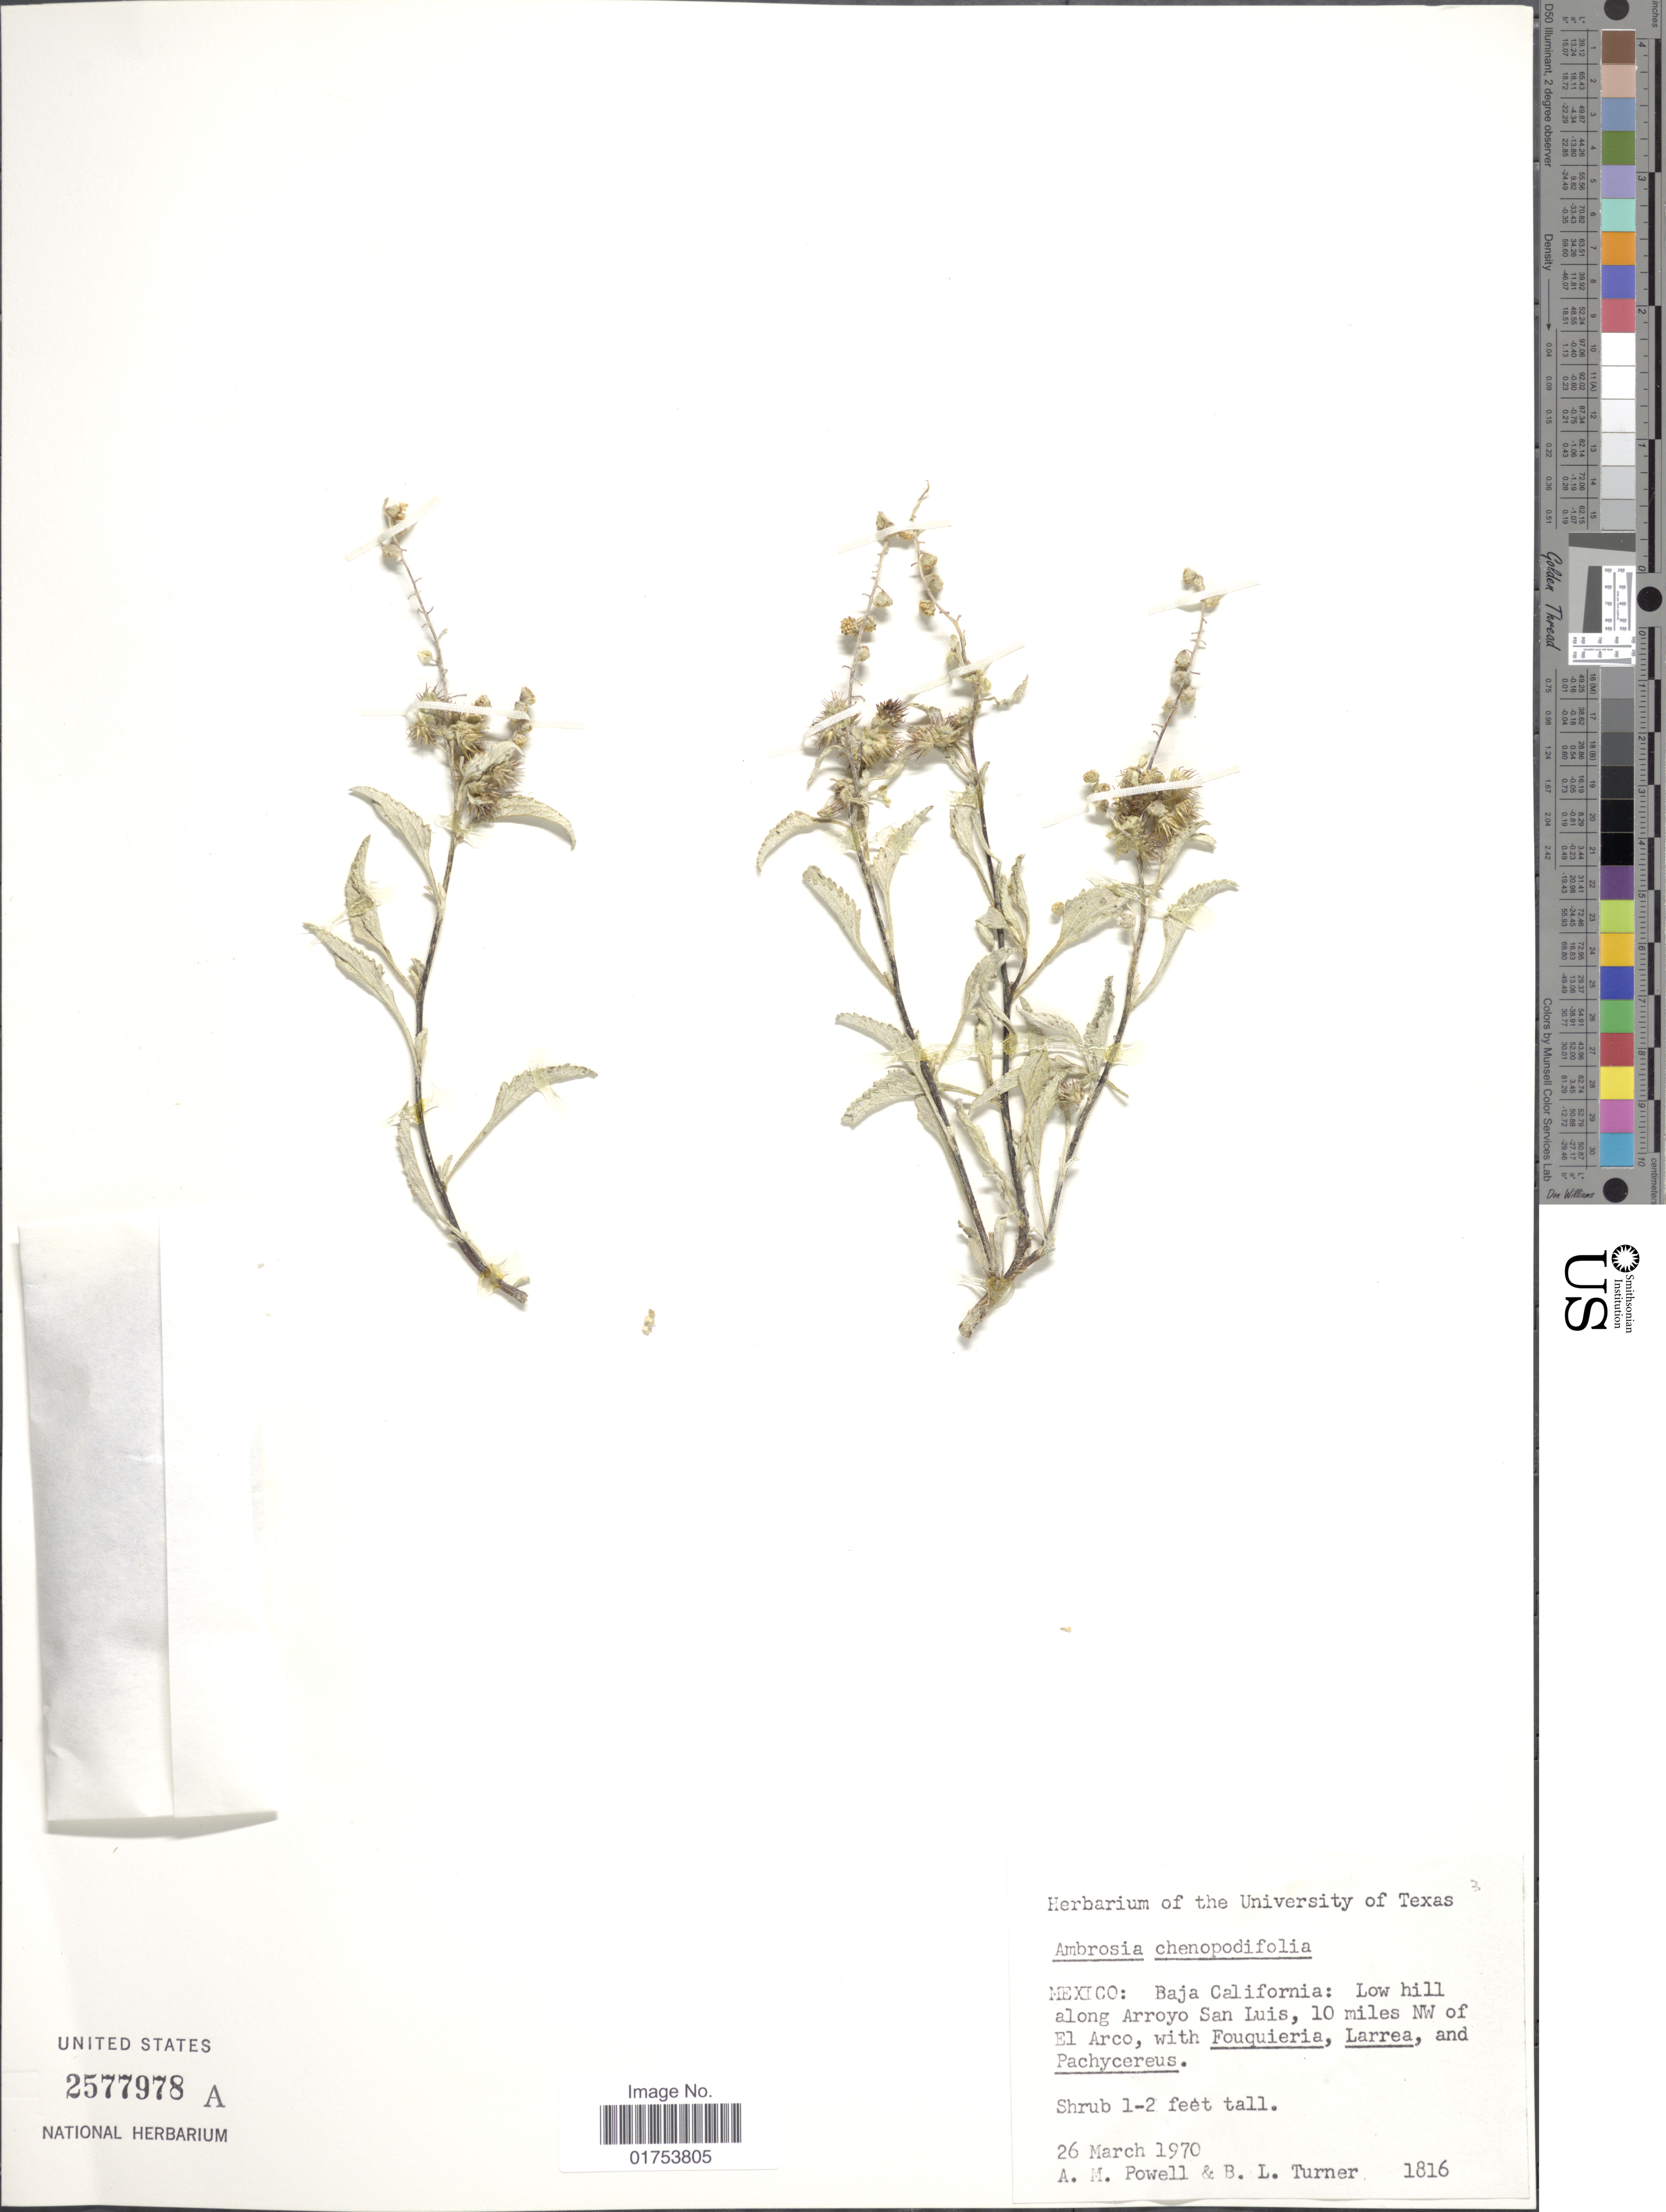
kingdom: Plantae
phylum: Tracheophyta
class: Magnoliopsida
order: Asterales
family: Asteraceae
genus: Ambrosia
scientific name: Ambrosia chenopodiifolia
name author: (Benth.) W.W.Payne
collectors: A. M. Powell & B. L. Turner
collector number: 1816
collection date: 1970-03-26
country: Mexico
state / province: Baja California Norte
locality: Low hill along Arroyo San Luis, 10 miles NW of El Arco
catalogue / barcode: US 2577978A